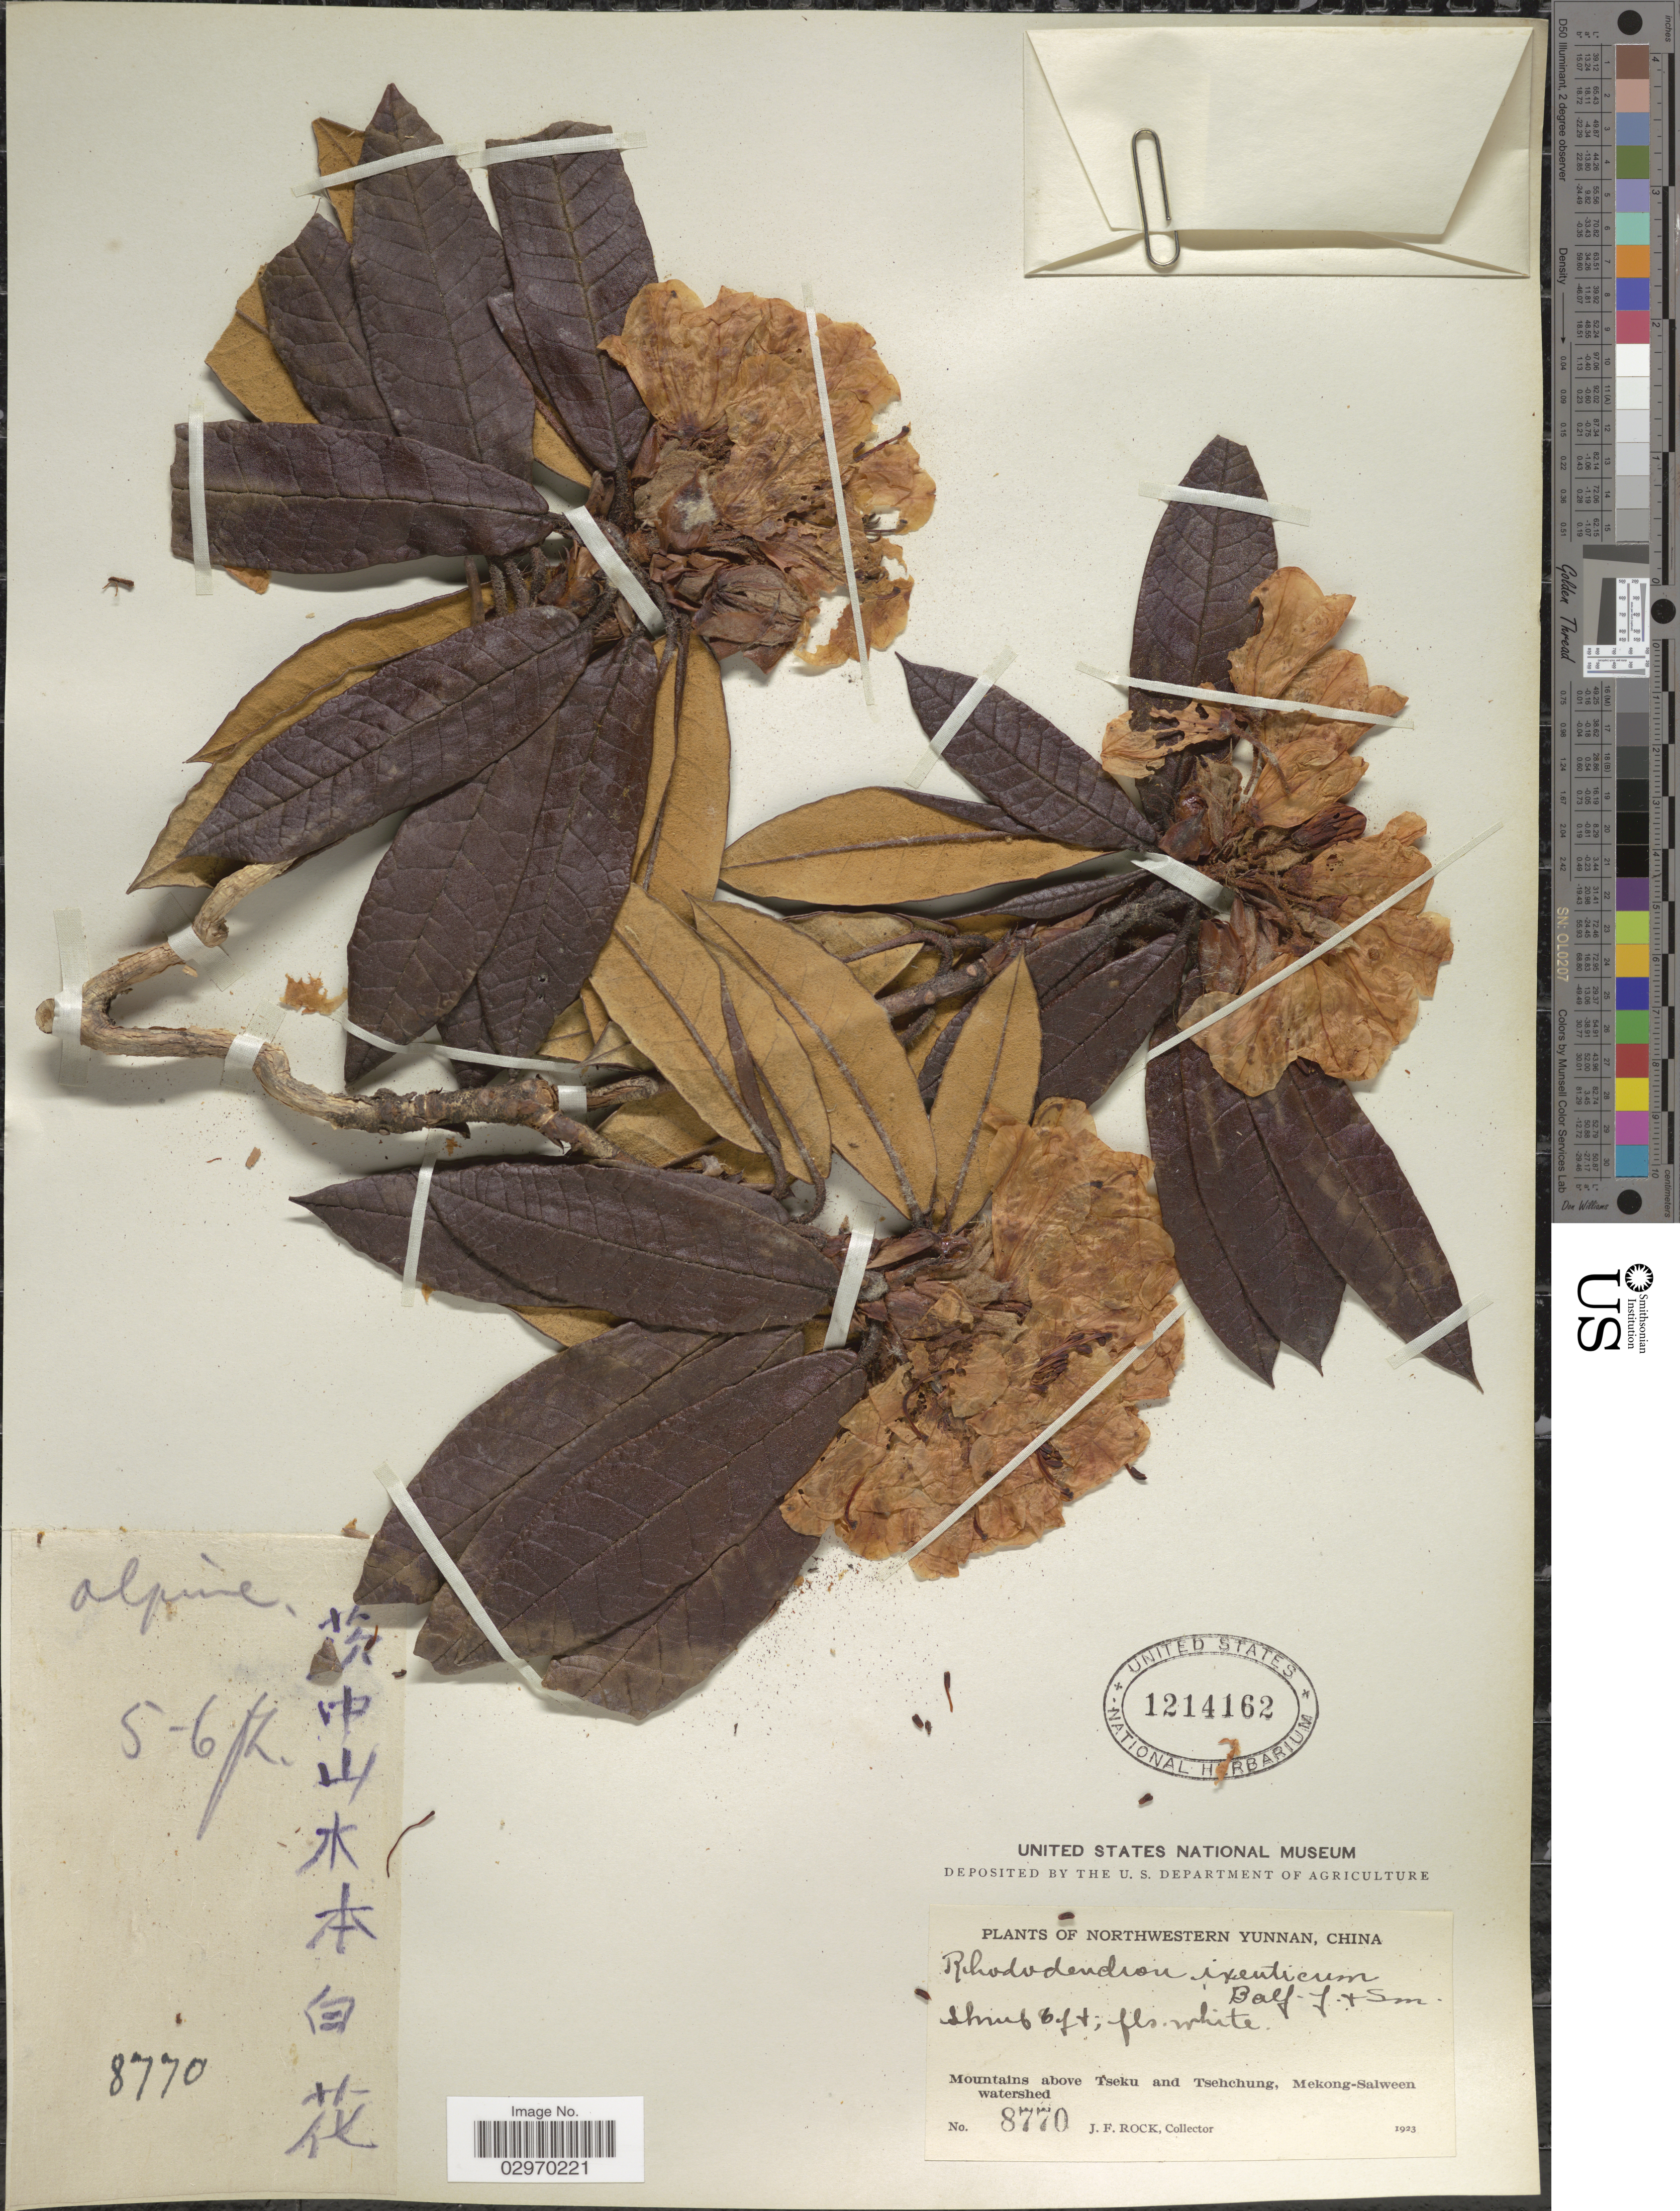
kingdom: Plantae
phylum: Tracheophyta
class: Magnoliopsida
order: Ericales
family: Ericaceae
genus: Rhododendron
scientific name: Rhododendron crinigerum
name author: Franch.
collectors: J. Rock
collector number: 8770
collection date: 1923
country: China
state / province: Yunnan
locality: Northwestern Yunnan. Mountains above Tseku and Tsehchung, Mekong-Salween watershed.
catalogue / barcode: US 1214162